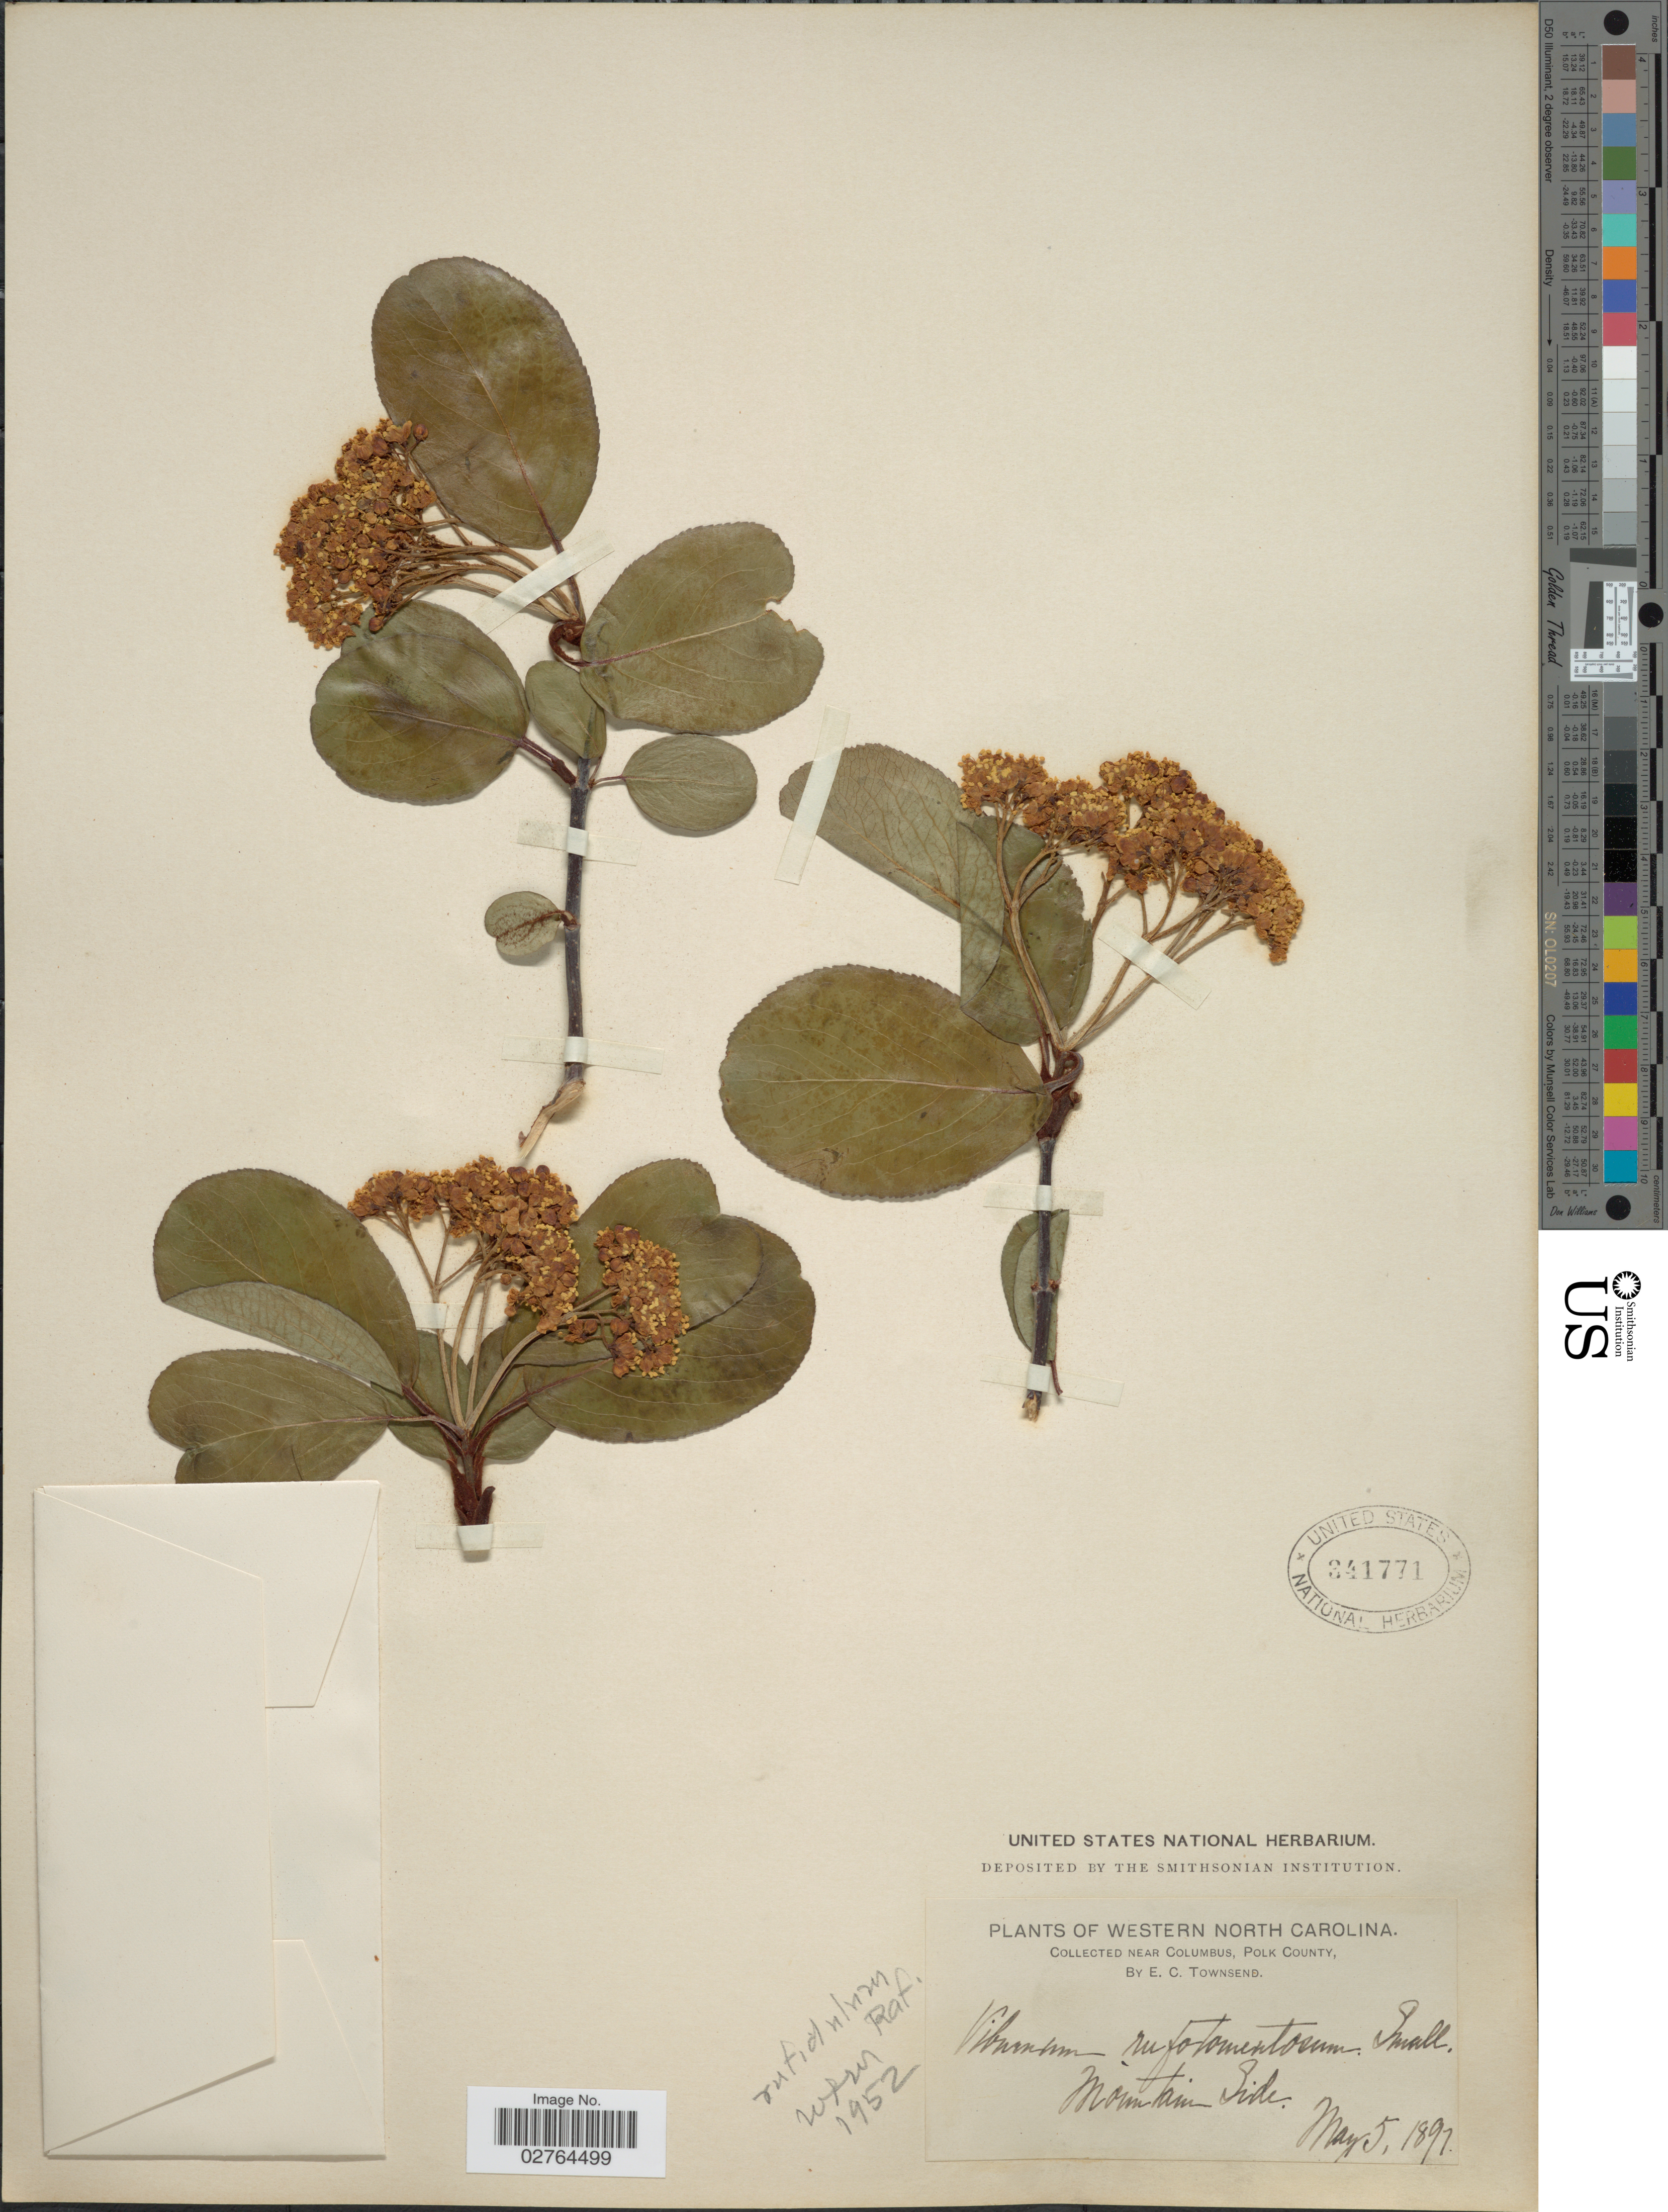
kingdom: Plantae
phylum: Tracheophyta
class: Magnoliopsida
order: Dipsacales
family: Viburnaceae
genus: Viburnum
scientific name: Viburnum rufidulum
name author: Raf.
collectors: E. C. Townsend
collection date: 1891-05-05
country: United States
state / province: North Carolina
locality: Western North Carolina, near Columbus, Polk County. Mountain Side.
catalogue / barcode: US 341771